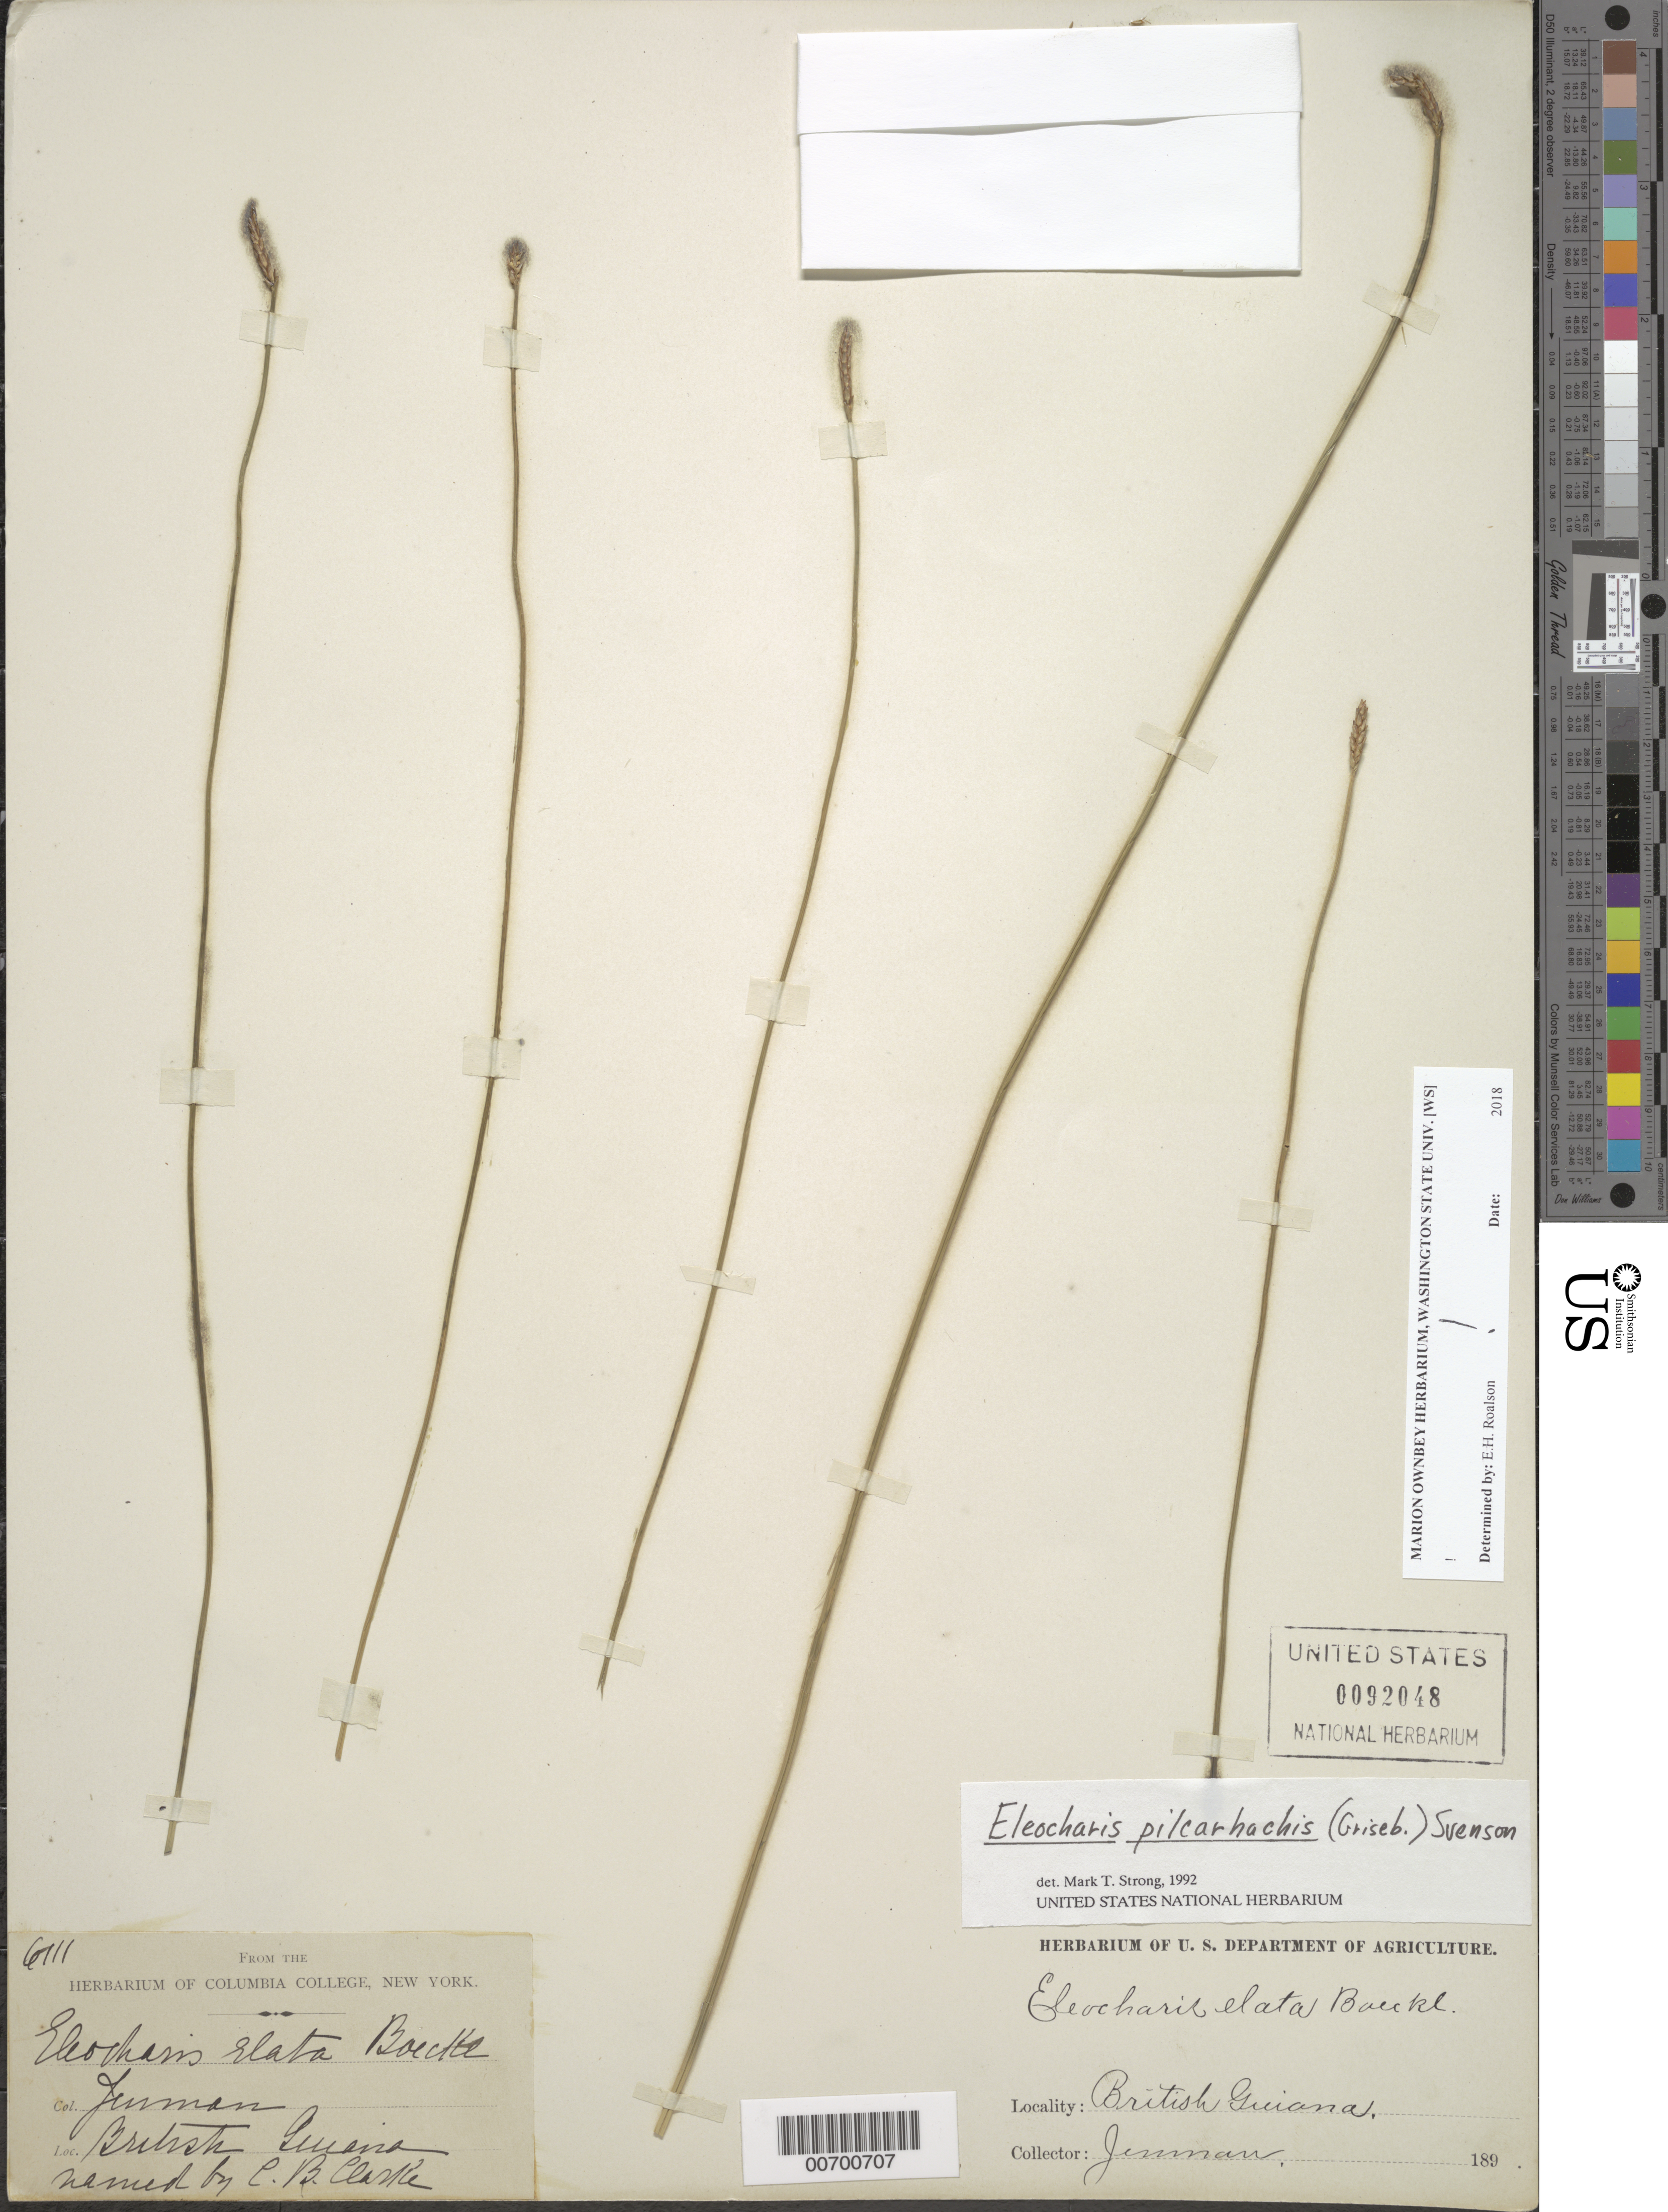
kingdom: Plantae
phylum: Tracheophyta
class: Liliopsida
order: Poales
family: Cyperaceae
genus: Eleocharis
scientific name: Eleocharis plicarhachis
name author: (Griseb.) Svenson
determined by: Strong, M. T., (US), Smithsonian Institution - National Museum of Natural History (UNITED STATES)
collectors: G. S. Jenman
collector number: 6111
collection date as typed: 189?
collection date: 1890/1899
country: Guyana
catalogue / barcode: US 92048